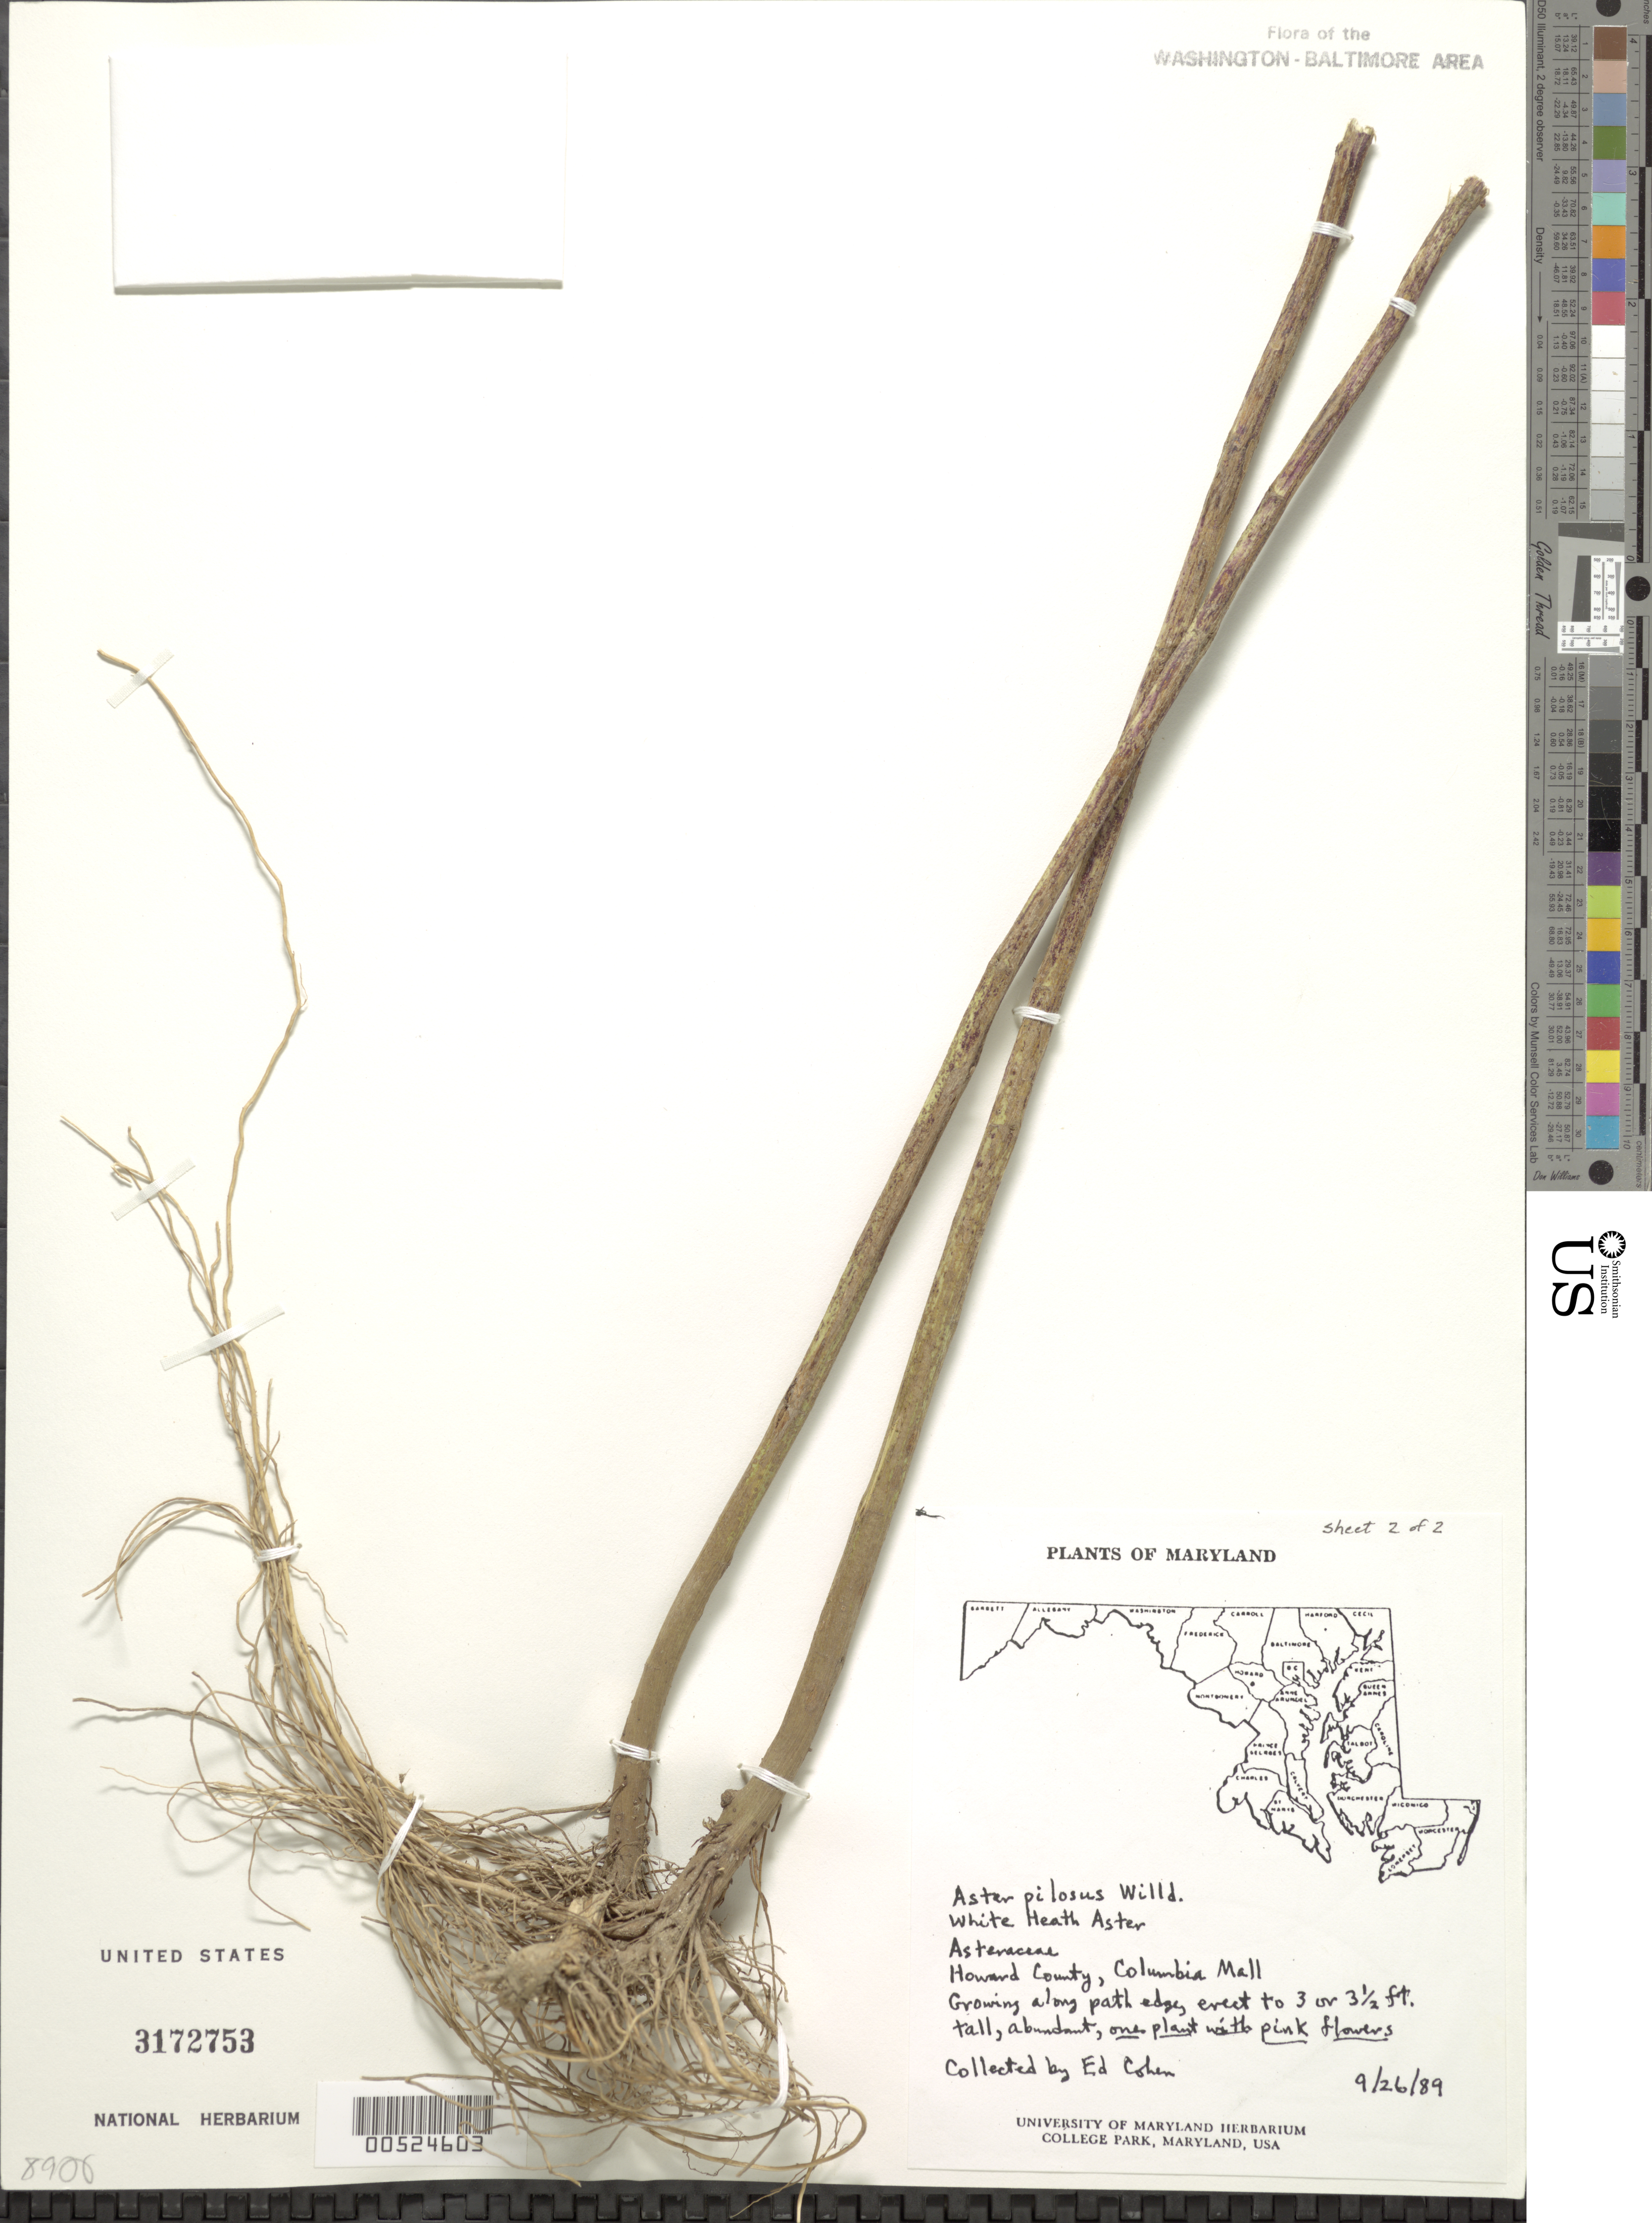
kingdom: Plantae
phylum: Tracheophyta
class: Magnoliopsida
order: Asterales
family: Asteraceae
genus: Symphyotrichum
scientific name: Symphyotrichum pilosum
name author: (Willd.) G.L. Nesom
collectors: E. Cohn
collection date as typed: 26 Sep 1989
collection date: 1989-09-26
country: United States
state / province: Maryland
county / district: Howard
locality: Columbia Mall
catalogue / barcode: US 3172753